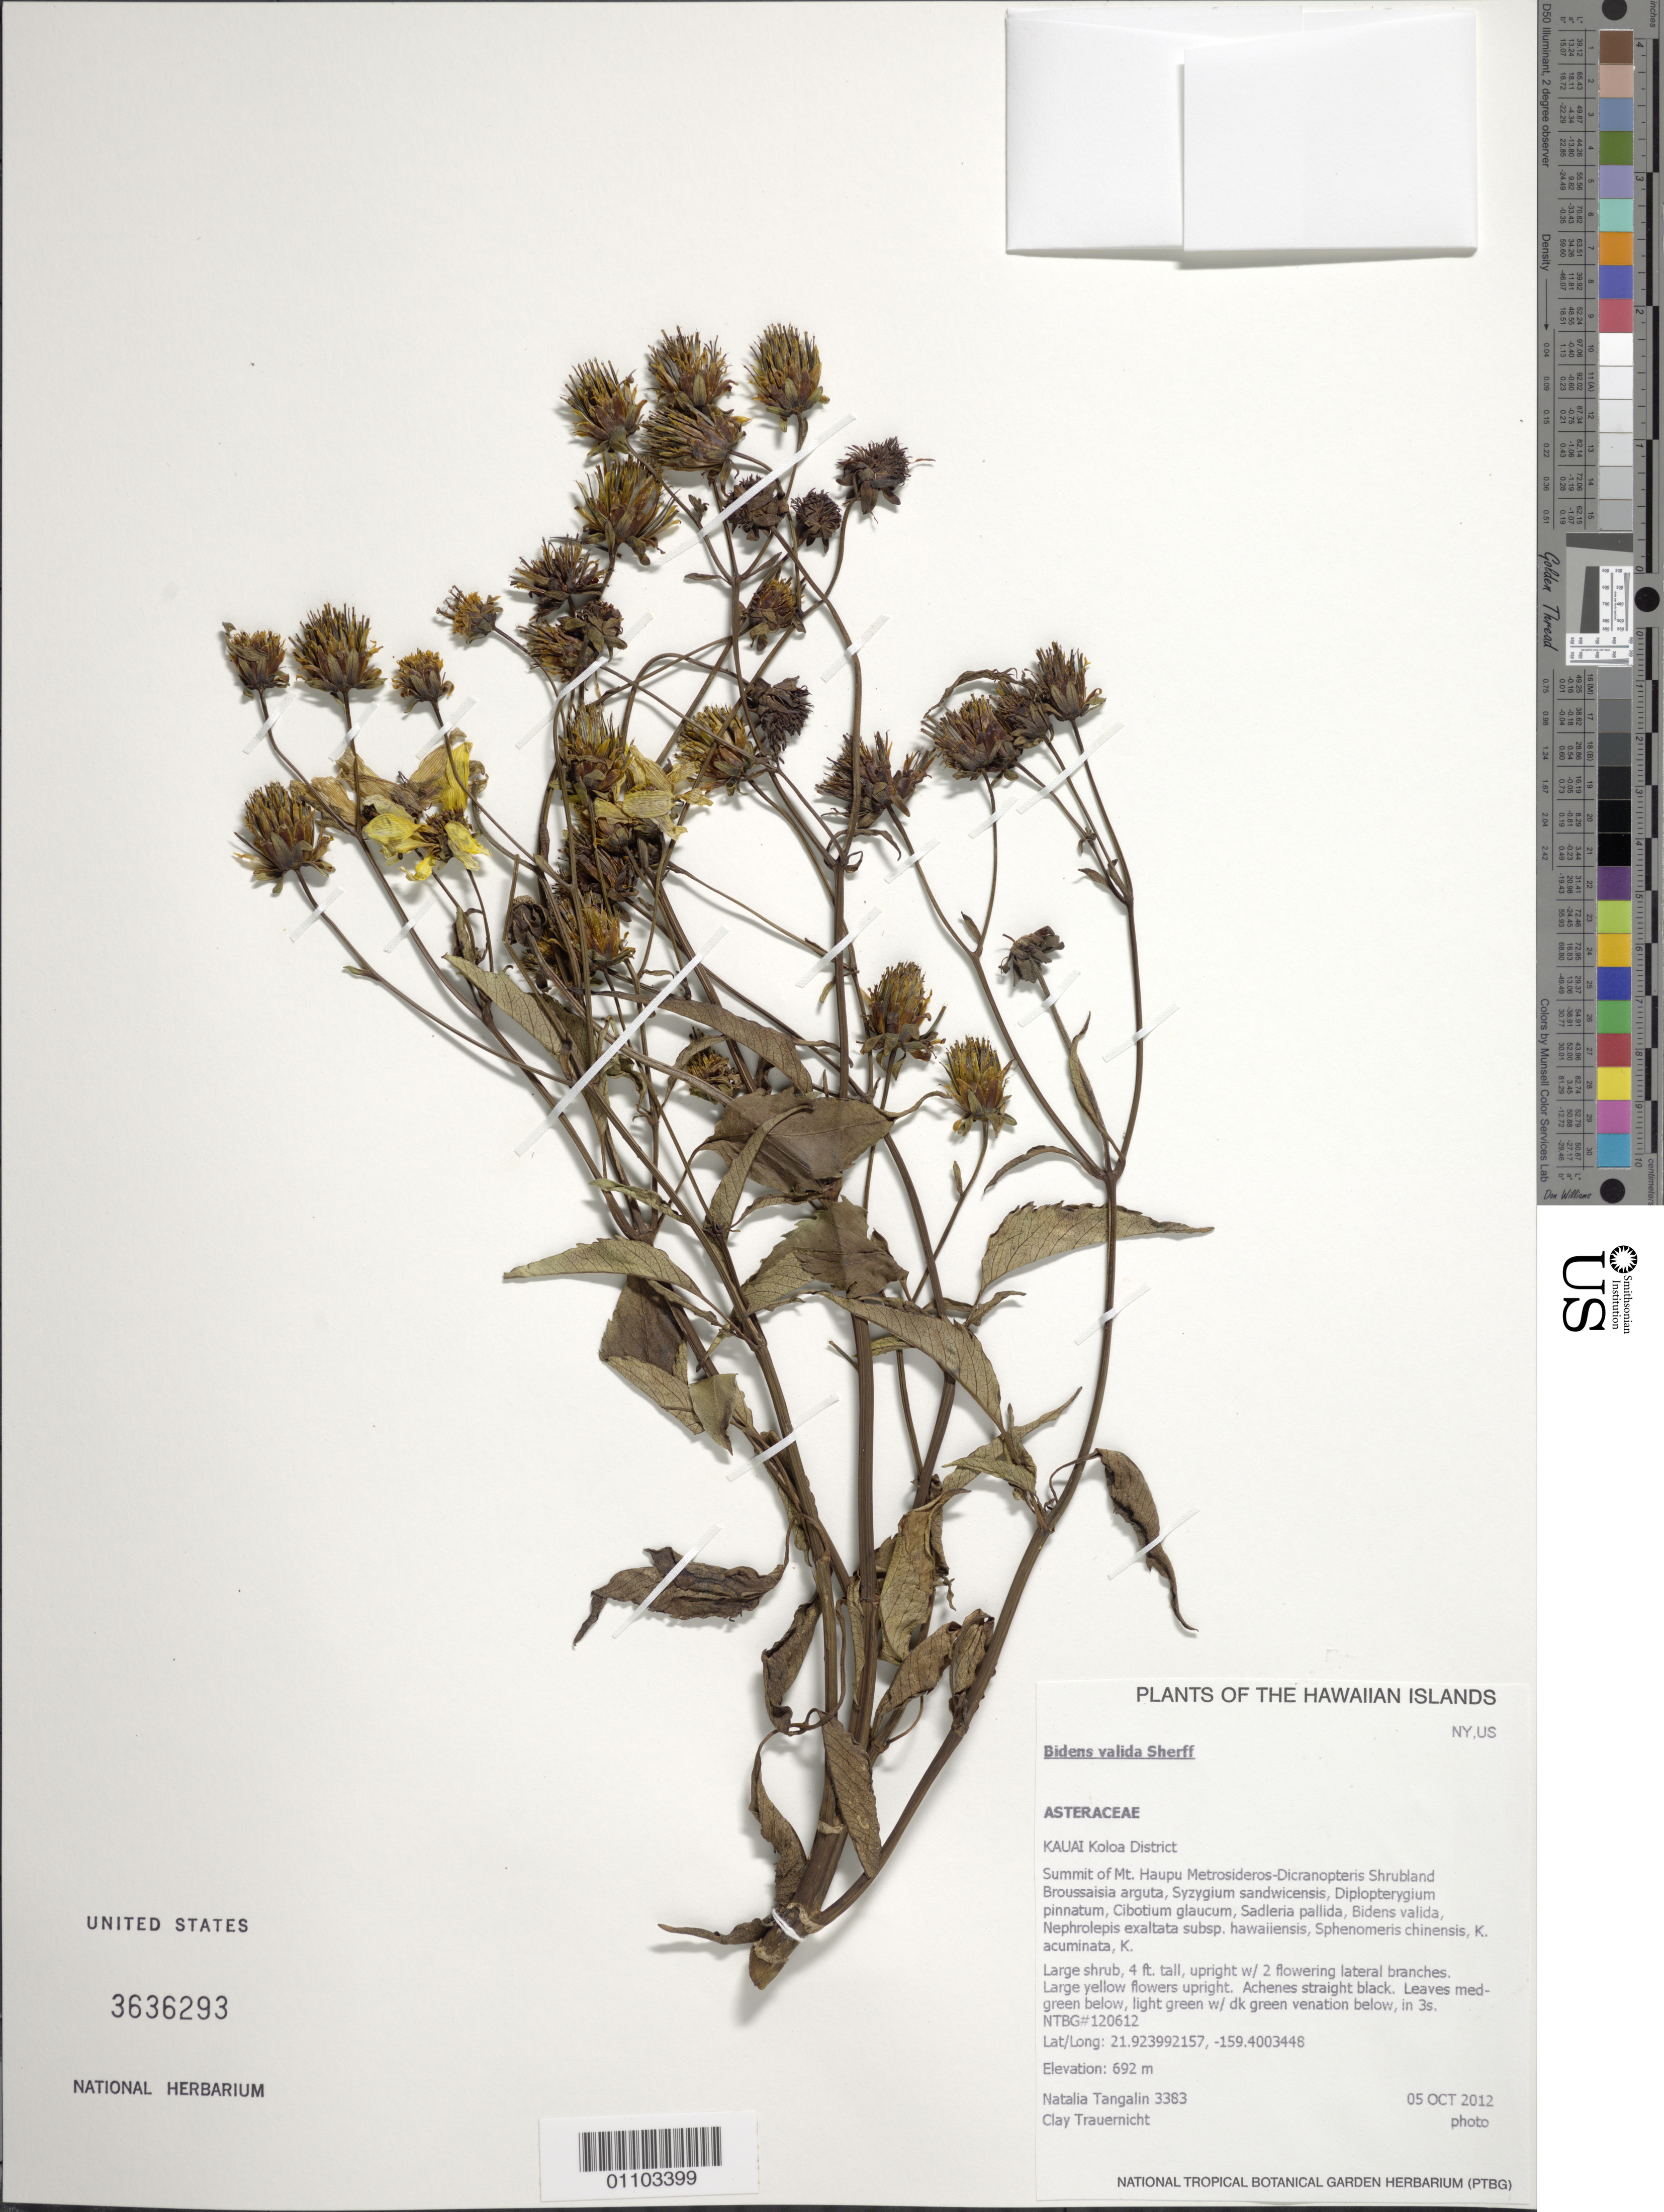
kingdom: Plantae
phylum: Tracheophyta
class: Magnoliopsida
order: Asterales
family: Asteraceae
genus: Bidens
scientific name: Bidens valida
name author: Sherff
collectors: N. Tangalin & C. Trauernicht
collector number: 3383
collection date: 2012-10-05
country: United States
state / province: Hawaii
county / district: Kauai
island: Kaua'i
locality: Koloa District, Summit of Mt. Haupu.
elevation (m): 692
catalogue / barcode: US 3636293